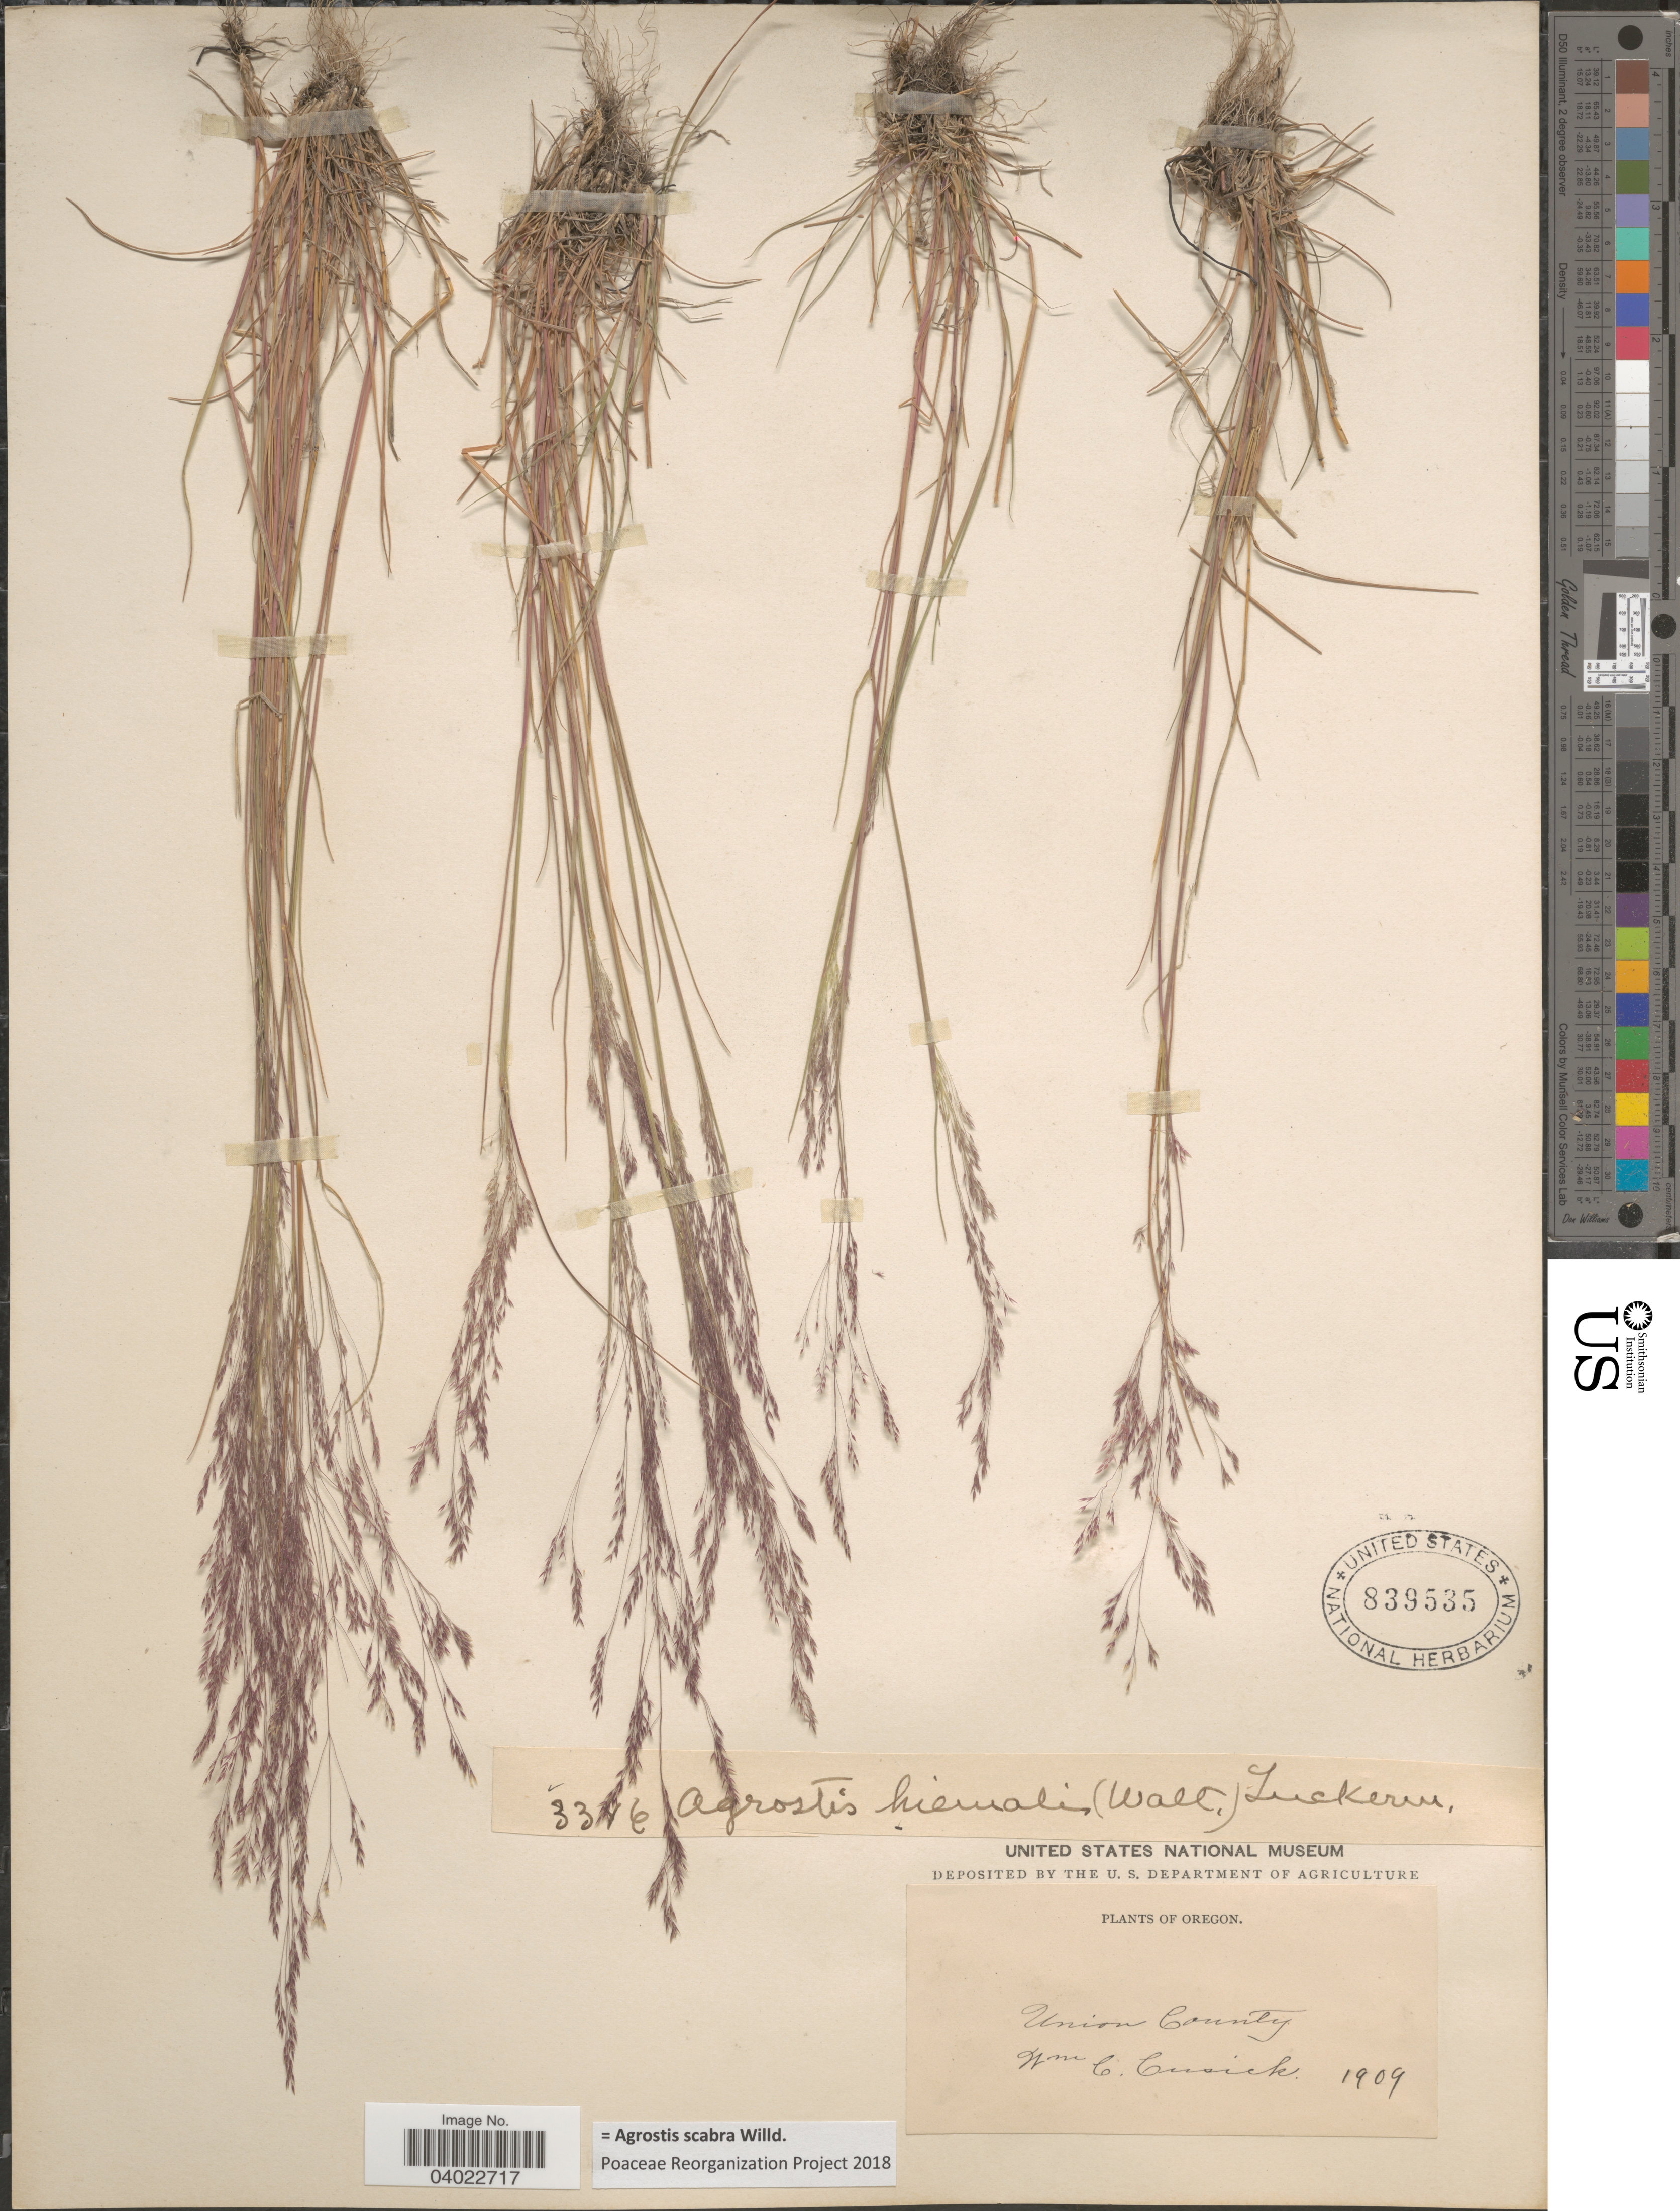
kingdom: Plantae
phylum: Tracheophyta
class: Liliopsida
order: Poales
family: Poaceae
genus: Agrostis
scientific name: Agrostis scabra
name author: Willd.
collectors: W. C. Cusick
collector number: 3346*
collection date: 1909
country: United States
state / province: Oregon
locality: Union County.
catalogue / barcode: US 839535